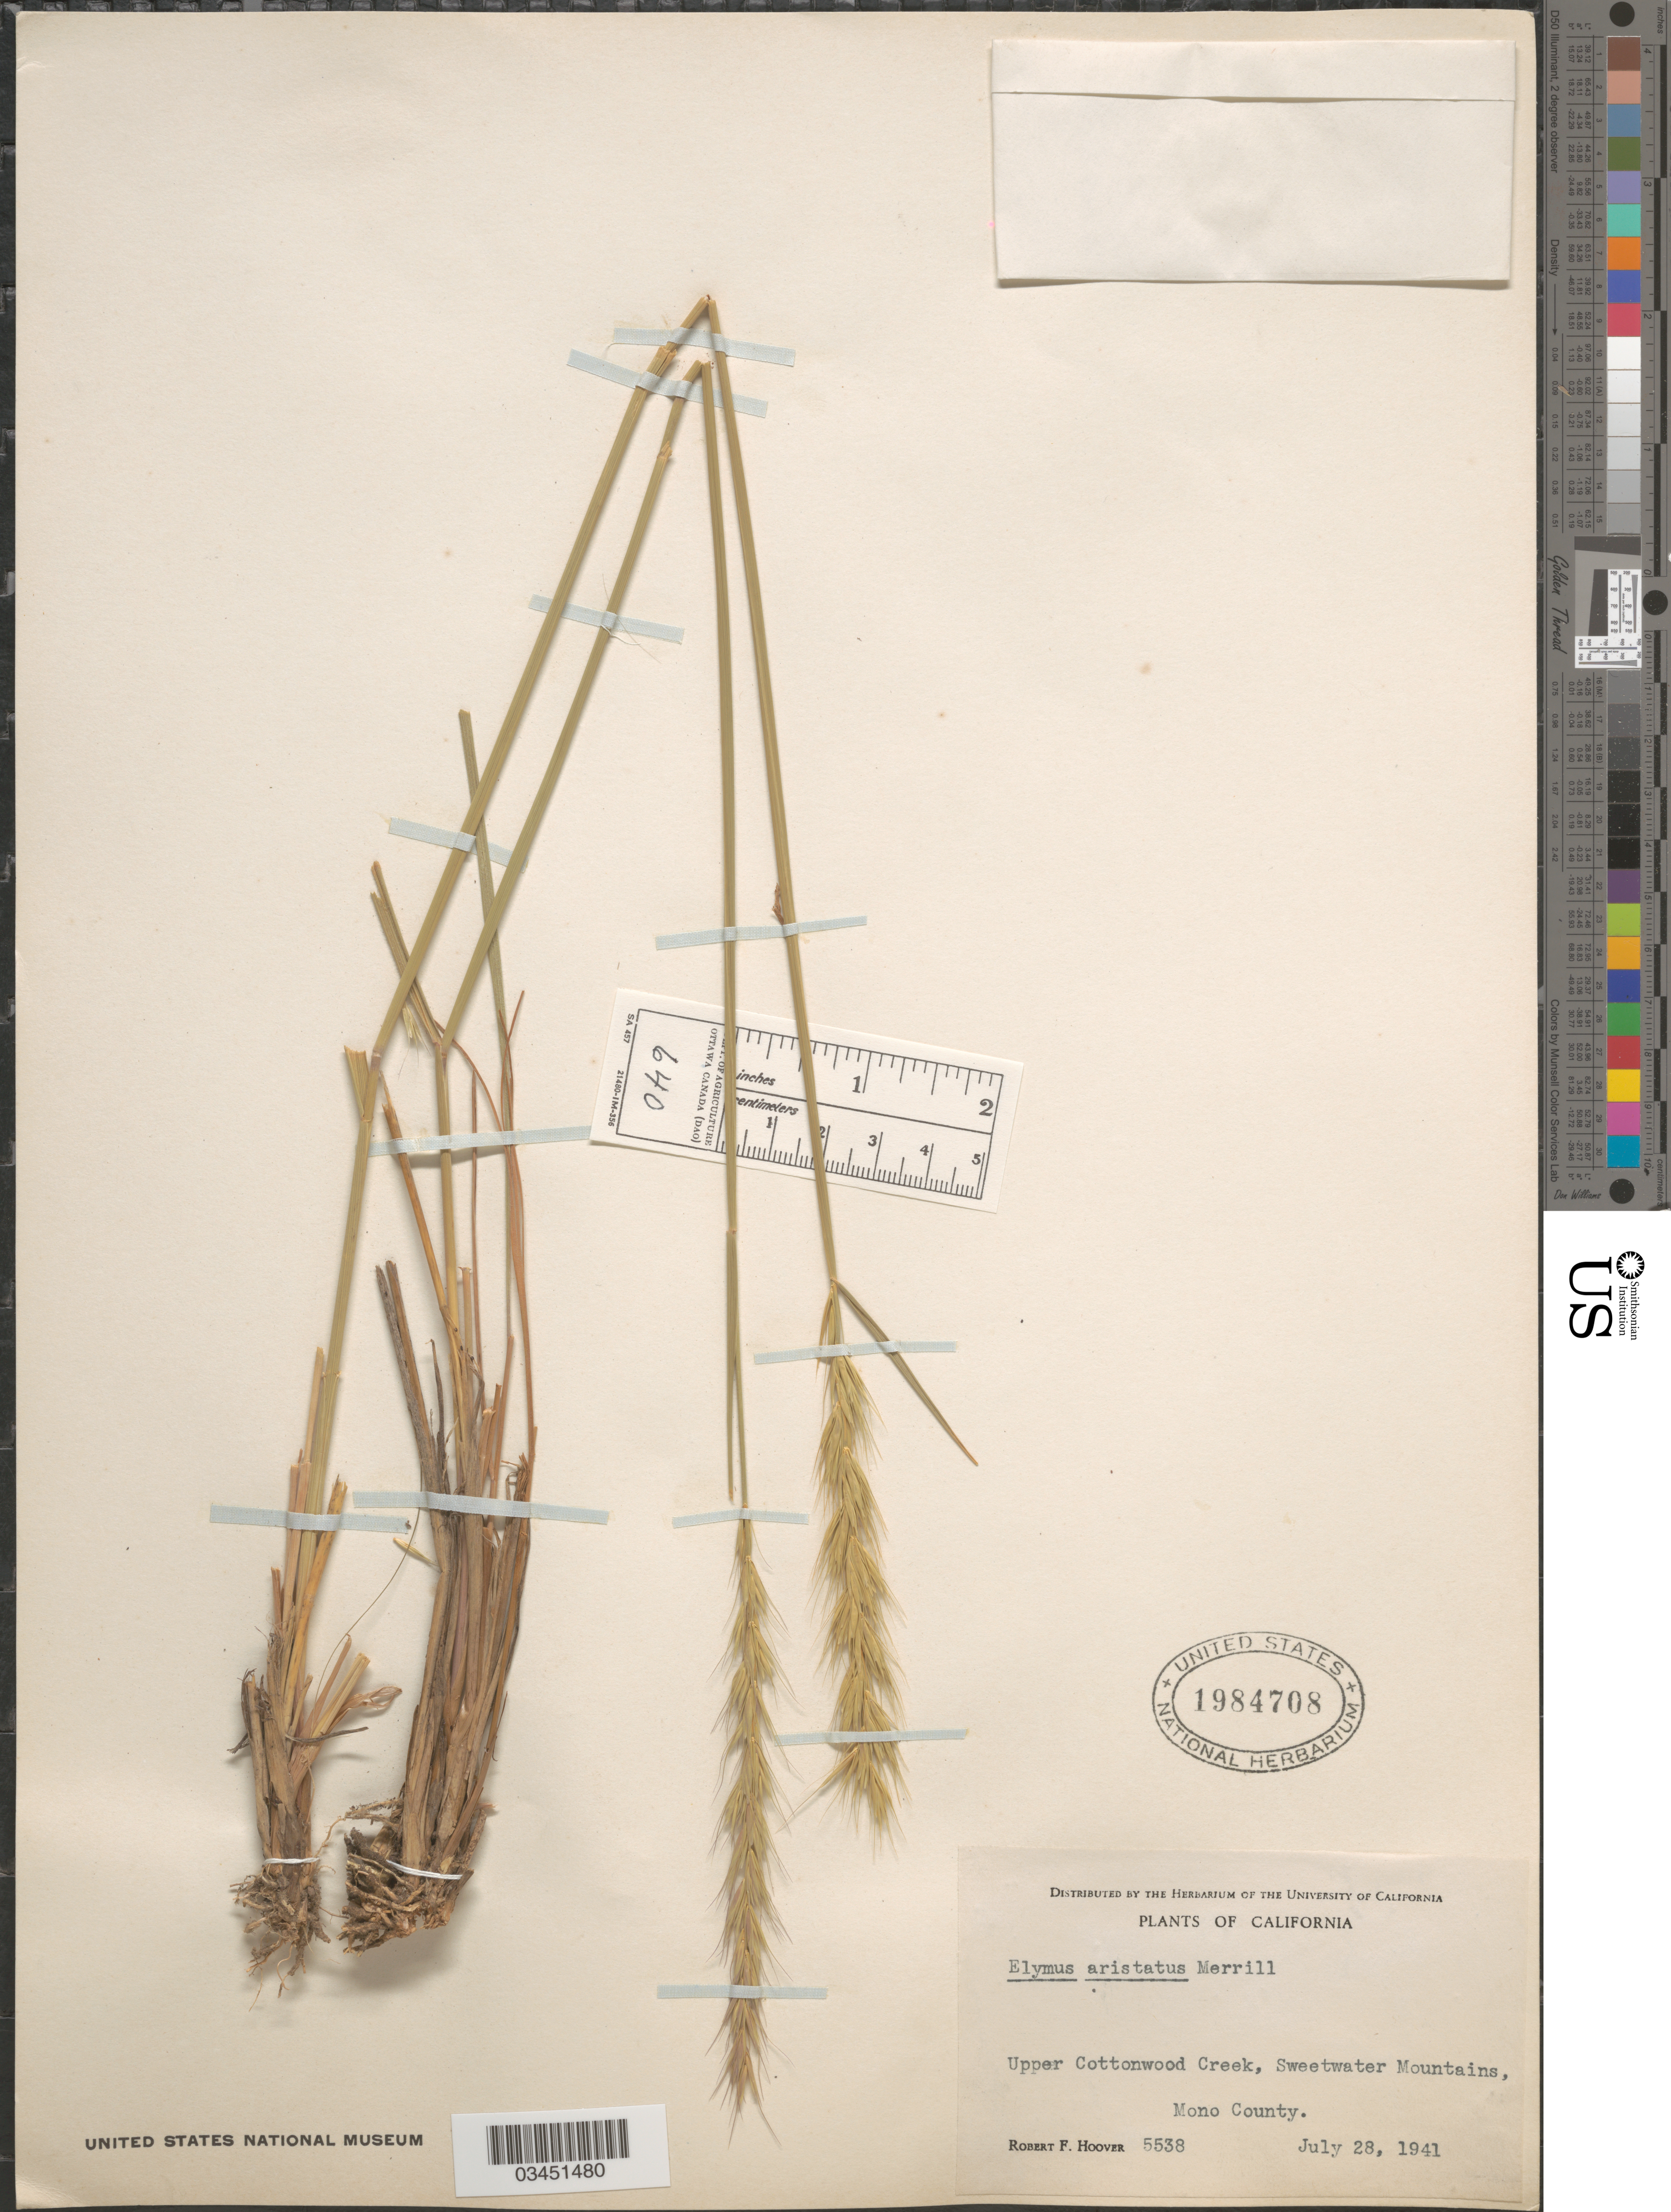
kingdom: Plantae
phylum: Tracheophyta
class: Liliopsida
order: Poales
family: Poaceae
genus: Elyleymus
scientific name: x Elyleymus aristatus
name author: (Merr.) Barkworth & Dewey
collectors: R. F. Hoover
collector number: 5538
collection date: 1941-07-28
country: United States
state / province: California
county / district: Mono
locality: Upper Cottonwood Creek, Sweetwater Mountains, Mono County.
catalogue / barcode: US 1984708